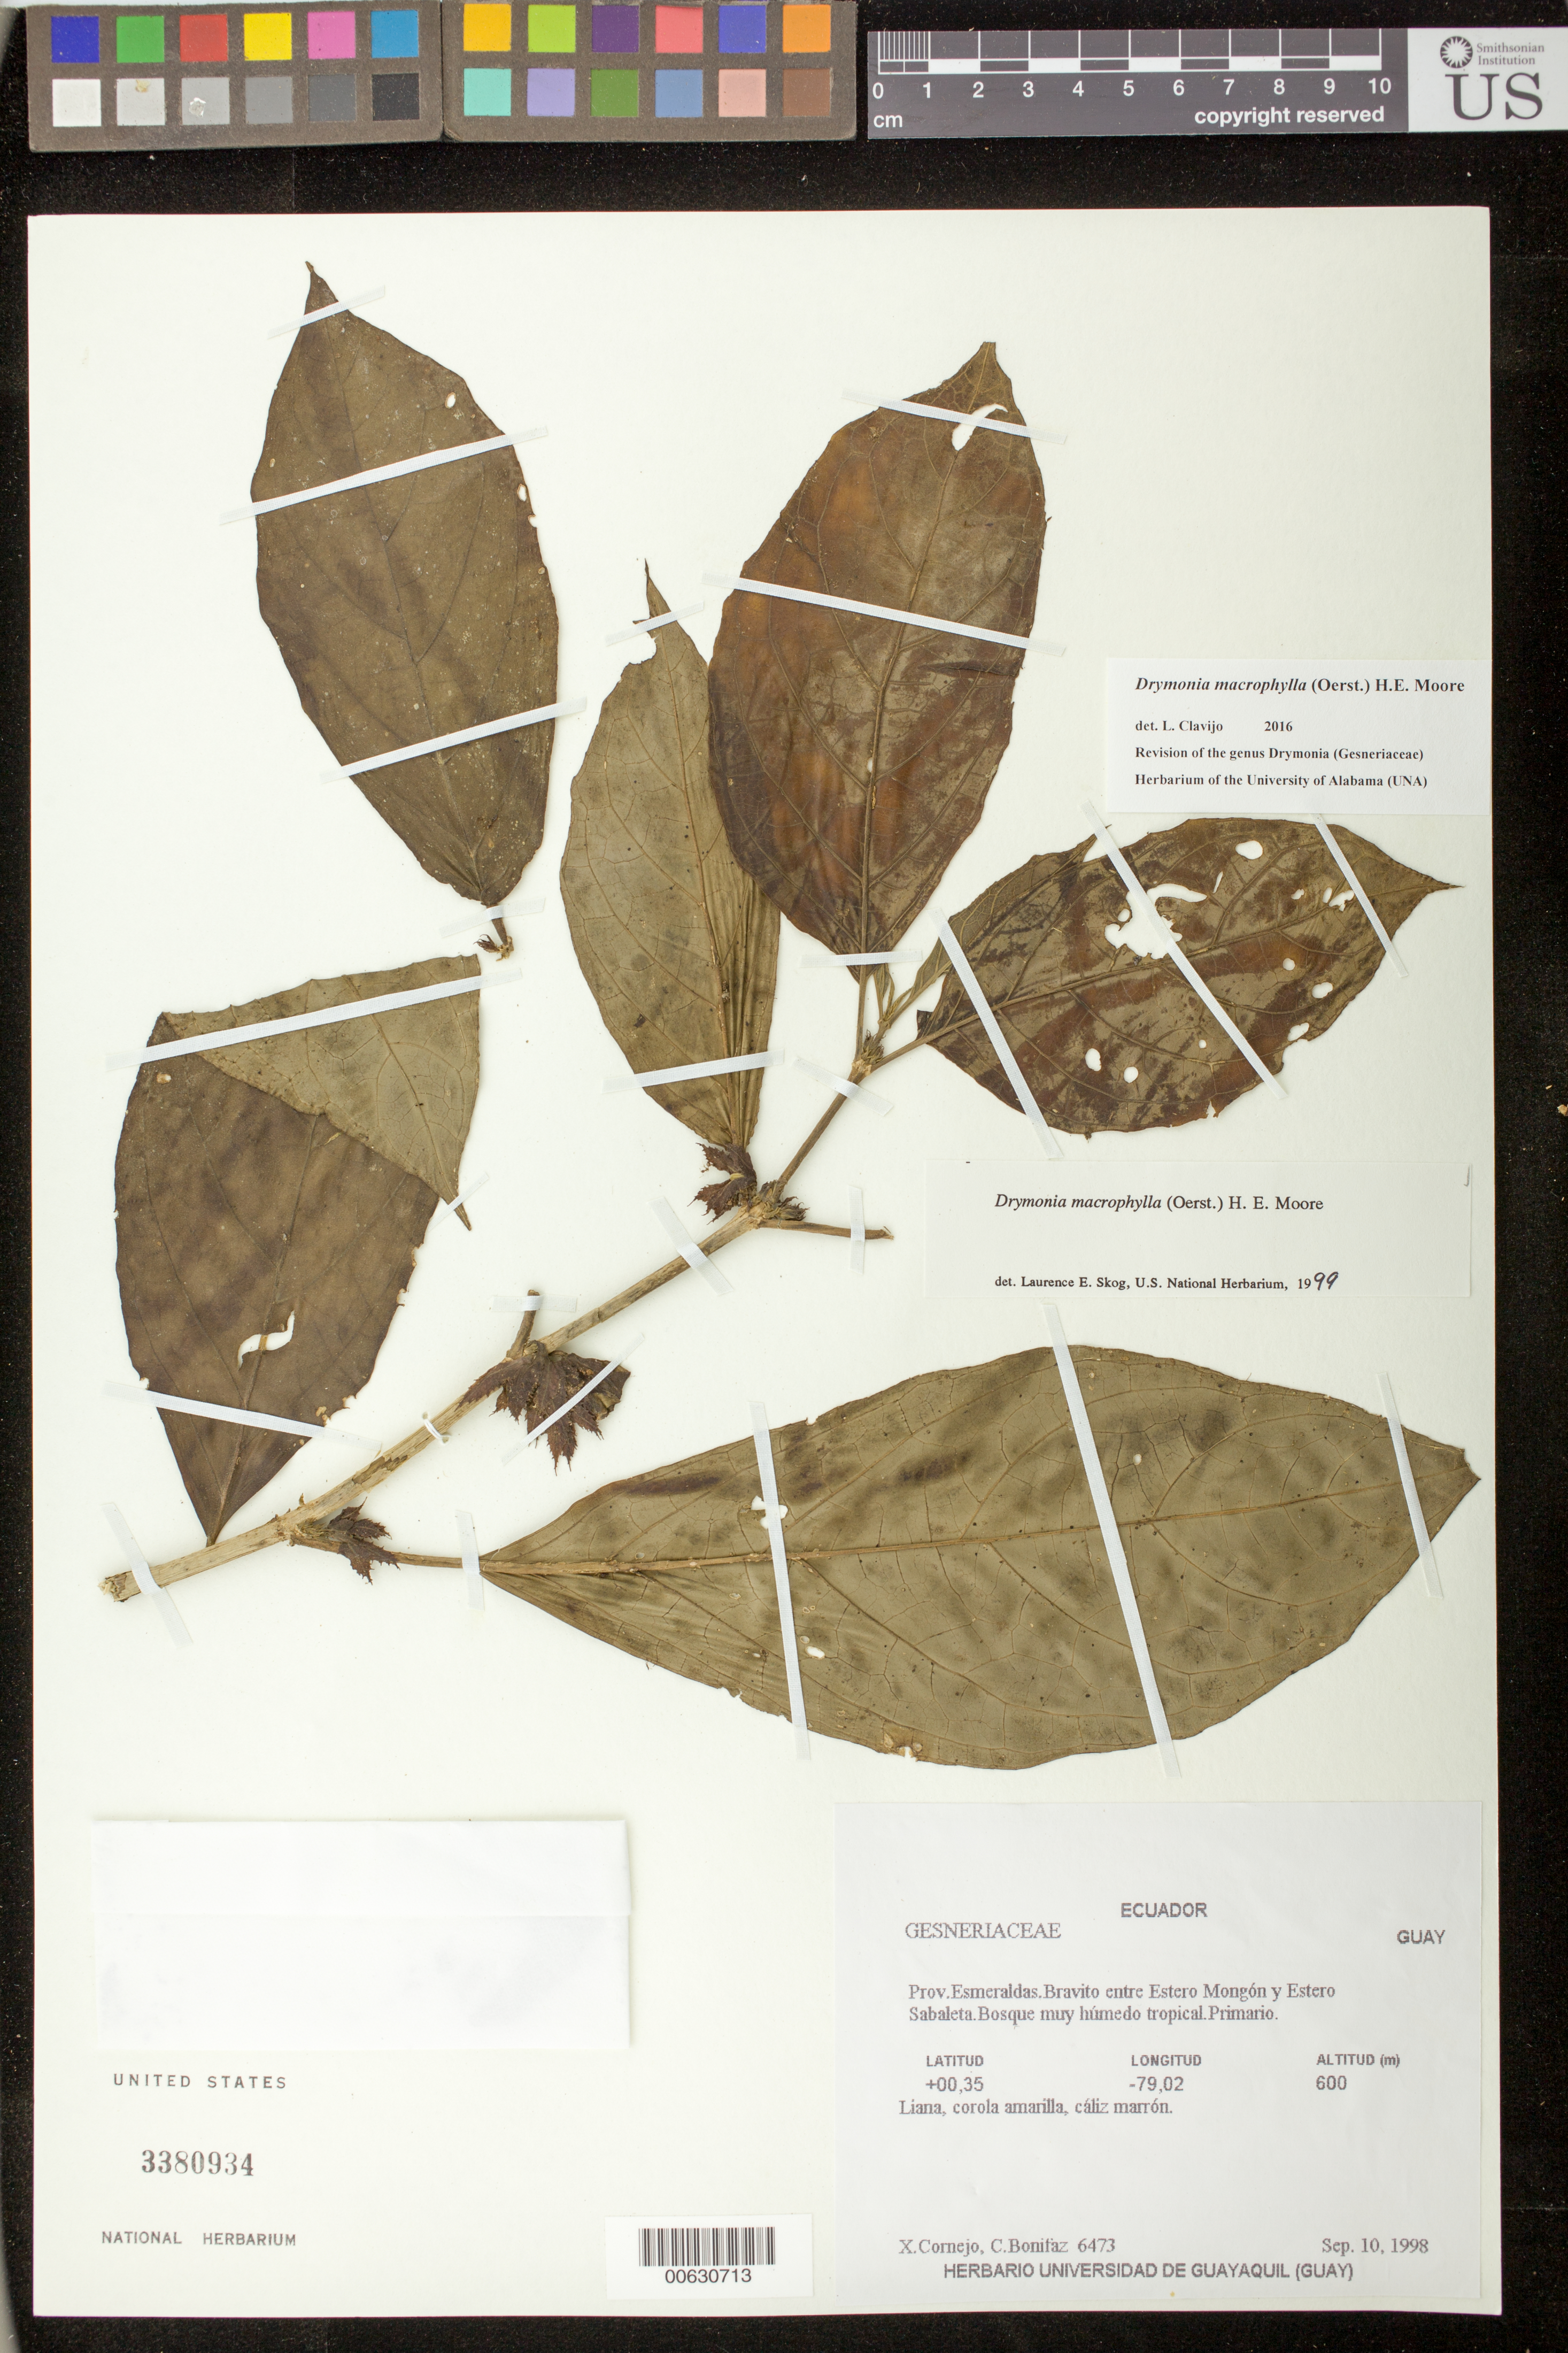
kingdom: Plantae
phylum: Tracheophyta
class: Magnoliopsida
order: Lamiales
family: Gesneriaceae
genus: Drymonia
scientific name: Drymonia macrophylla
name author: (Oerst.) H.E. Moore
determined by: Skog, Laurence E.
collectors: X. F. Cornejo & C. Bonifaz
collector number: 6473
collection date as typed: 10 Sep 1998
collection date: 1998-09-10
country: Ecuador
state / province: Esmeraldas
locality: Bravito entre Estero Mongón y Estero Sabaleta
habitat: Bosque muy húmedo tropical; primario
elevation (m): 600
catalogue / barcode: US 3380934